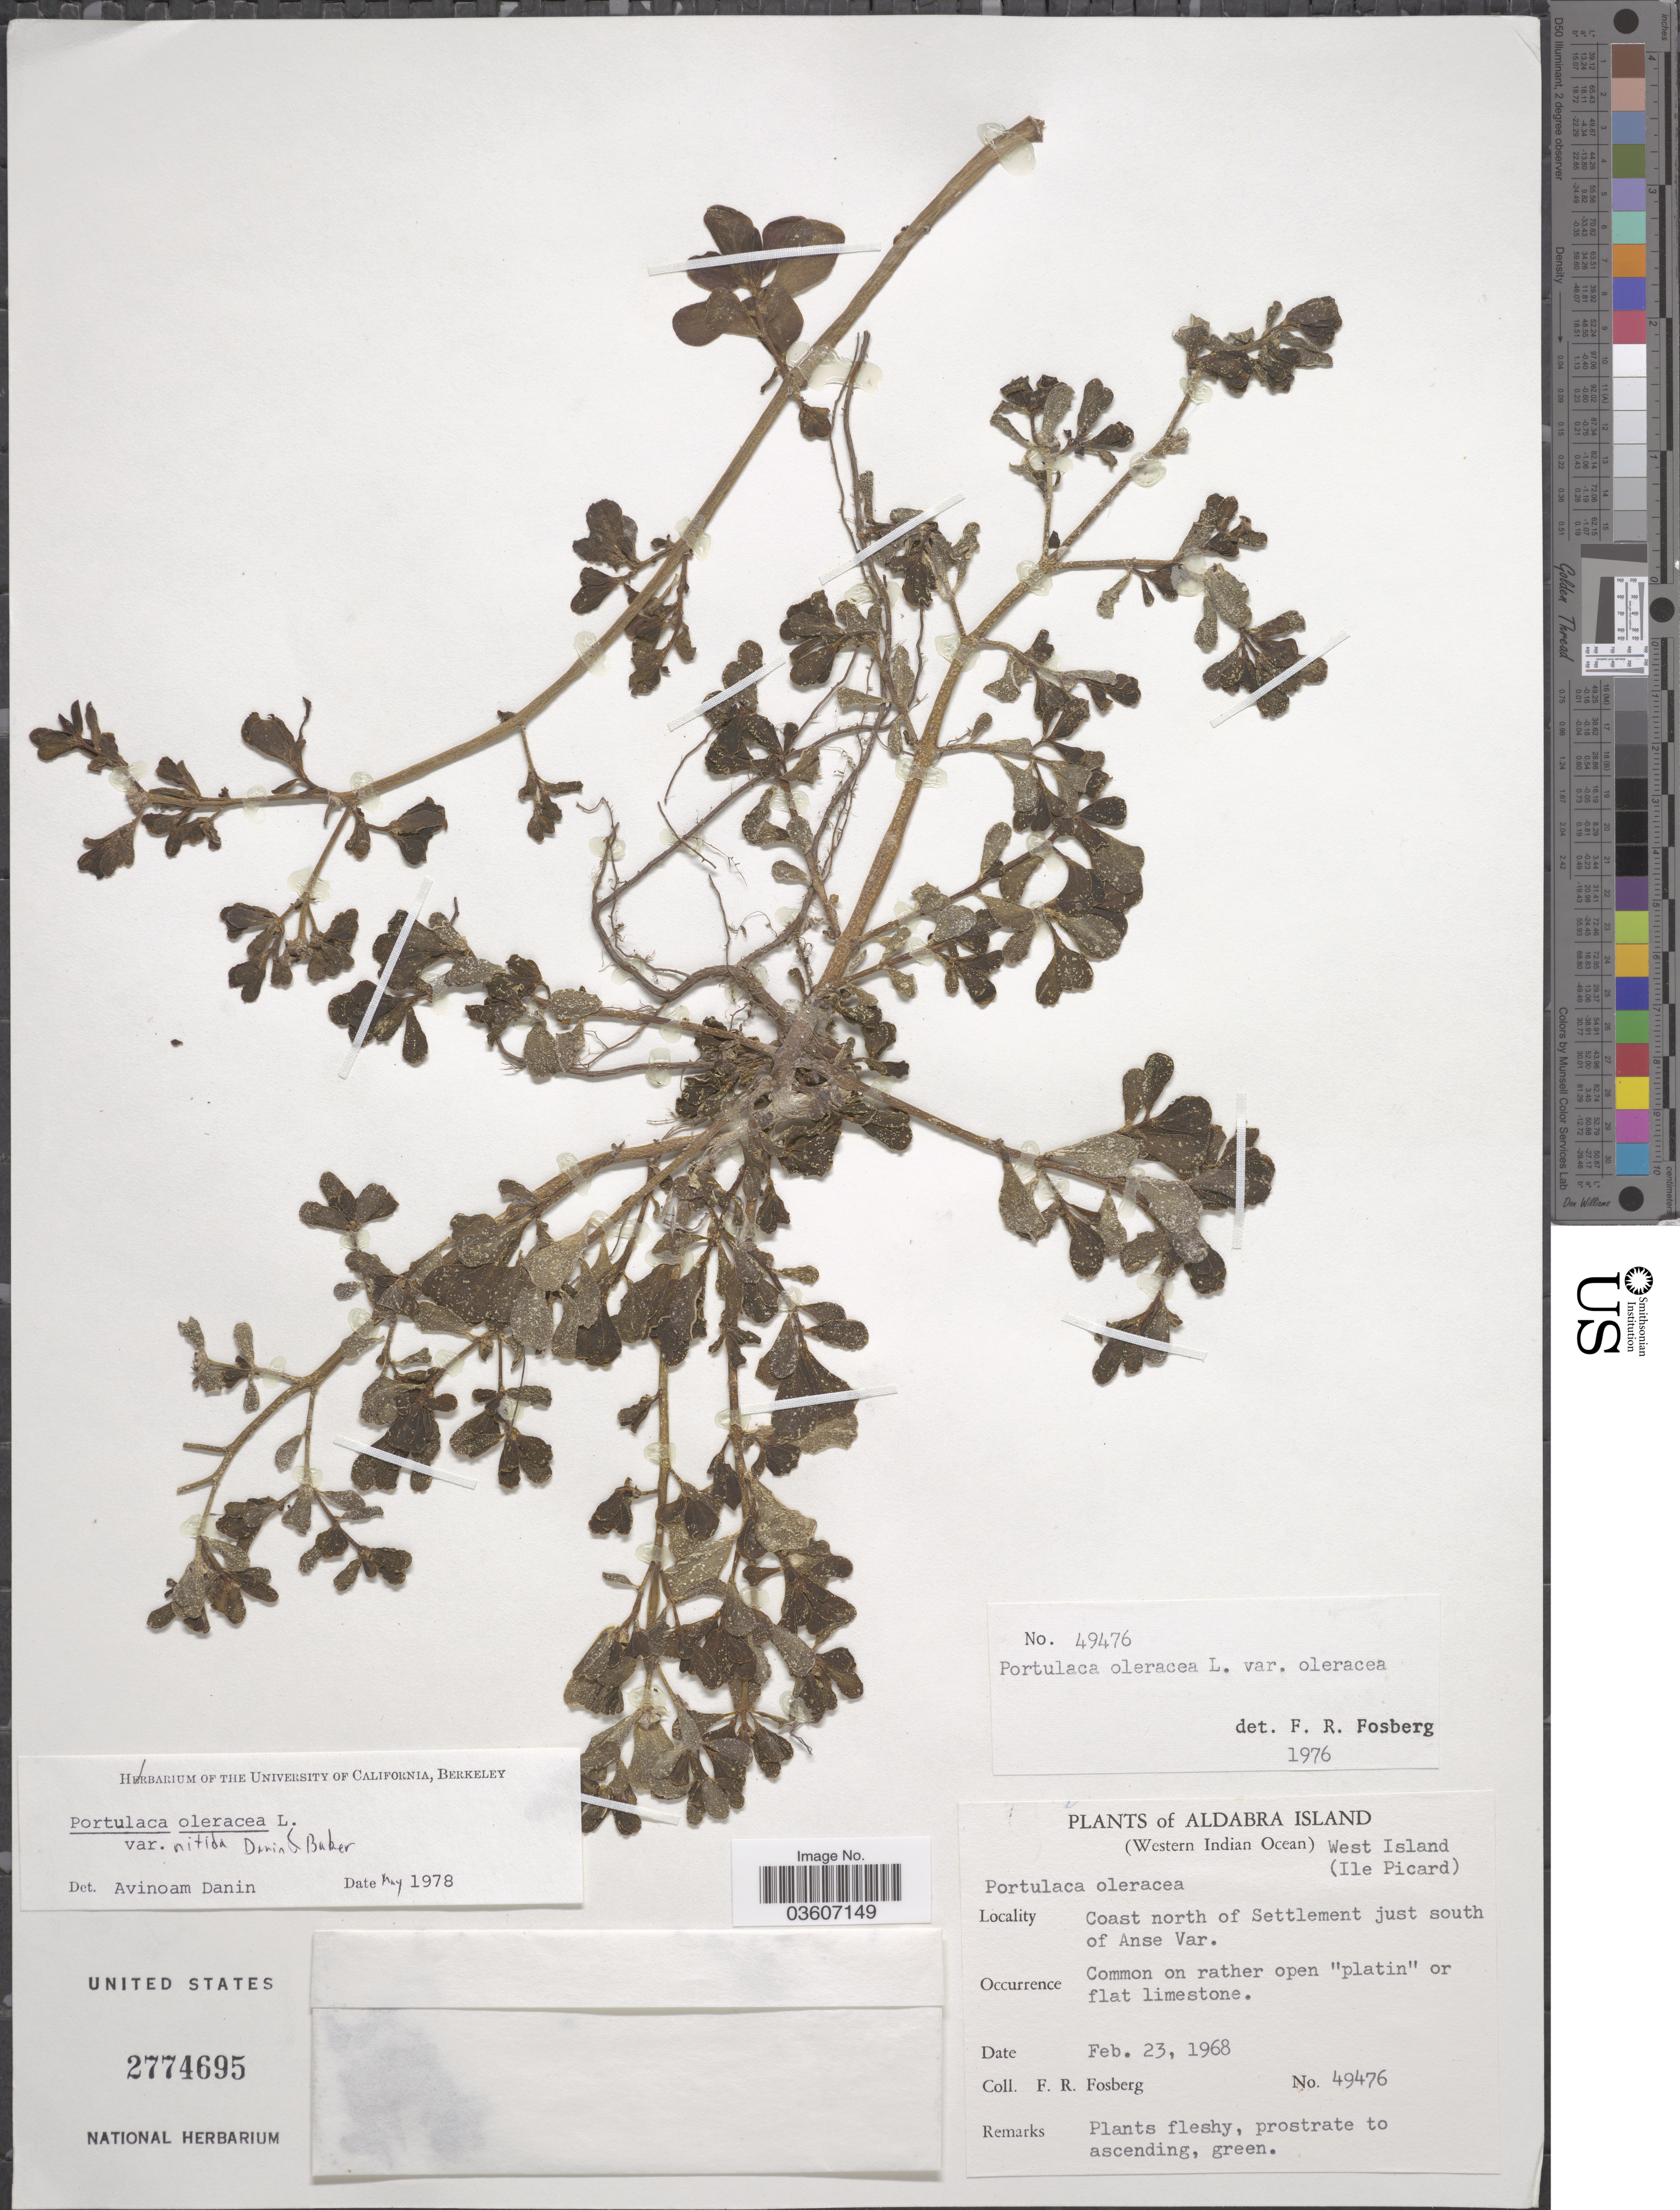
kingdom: Plantae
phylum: Tracheophyta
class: Magnoliopsida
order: Caryophyllales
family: Portulacaceae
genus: Portulaca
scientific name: Portulaca oleracea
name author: L.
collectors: F. R. Fosberg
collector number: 49476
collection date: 1968-02-23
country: Seychelles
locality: Aldabra Island (Western Indian Ocean) West Island (Ile Picard). Coast north of Settlement just south of Anse Var.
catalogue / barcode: US 2774695